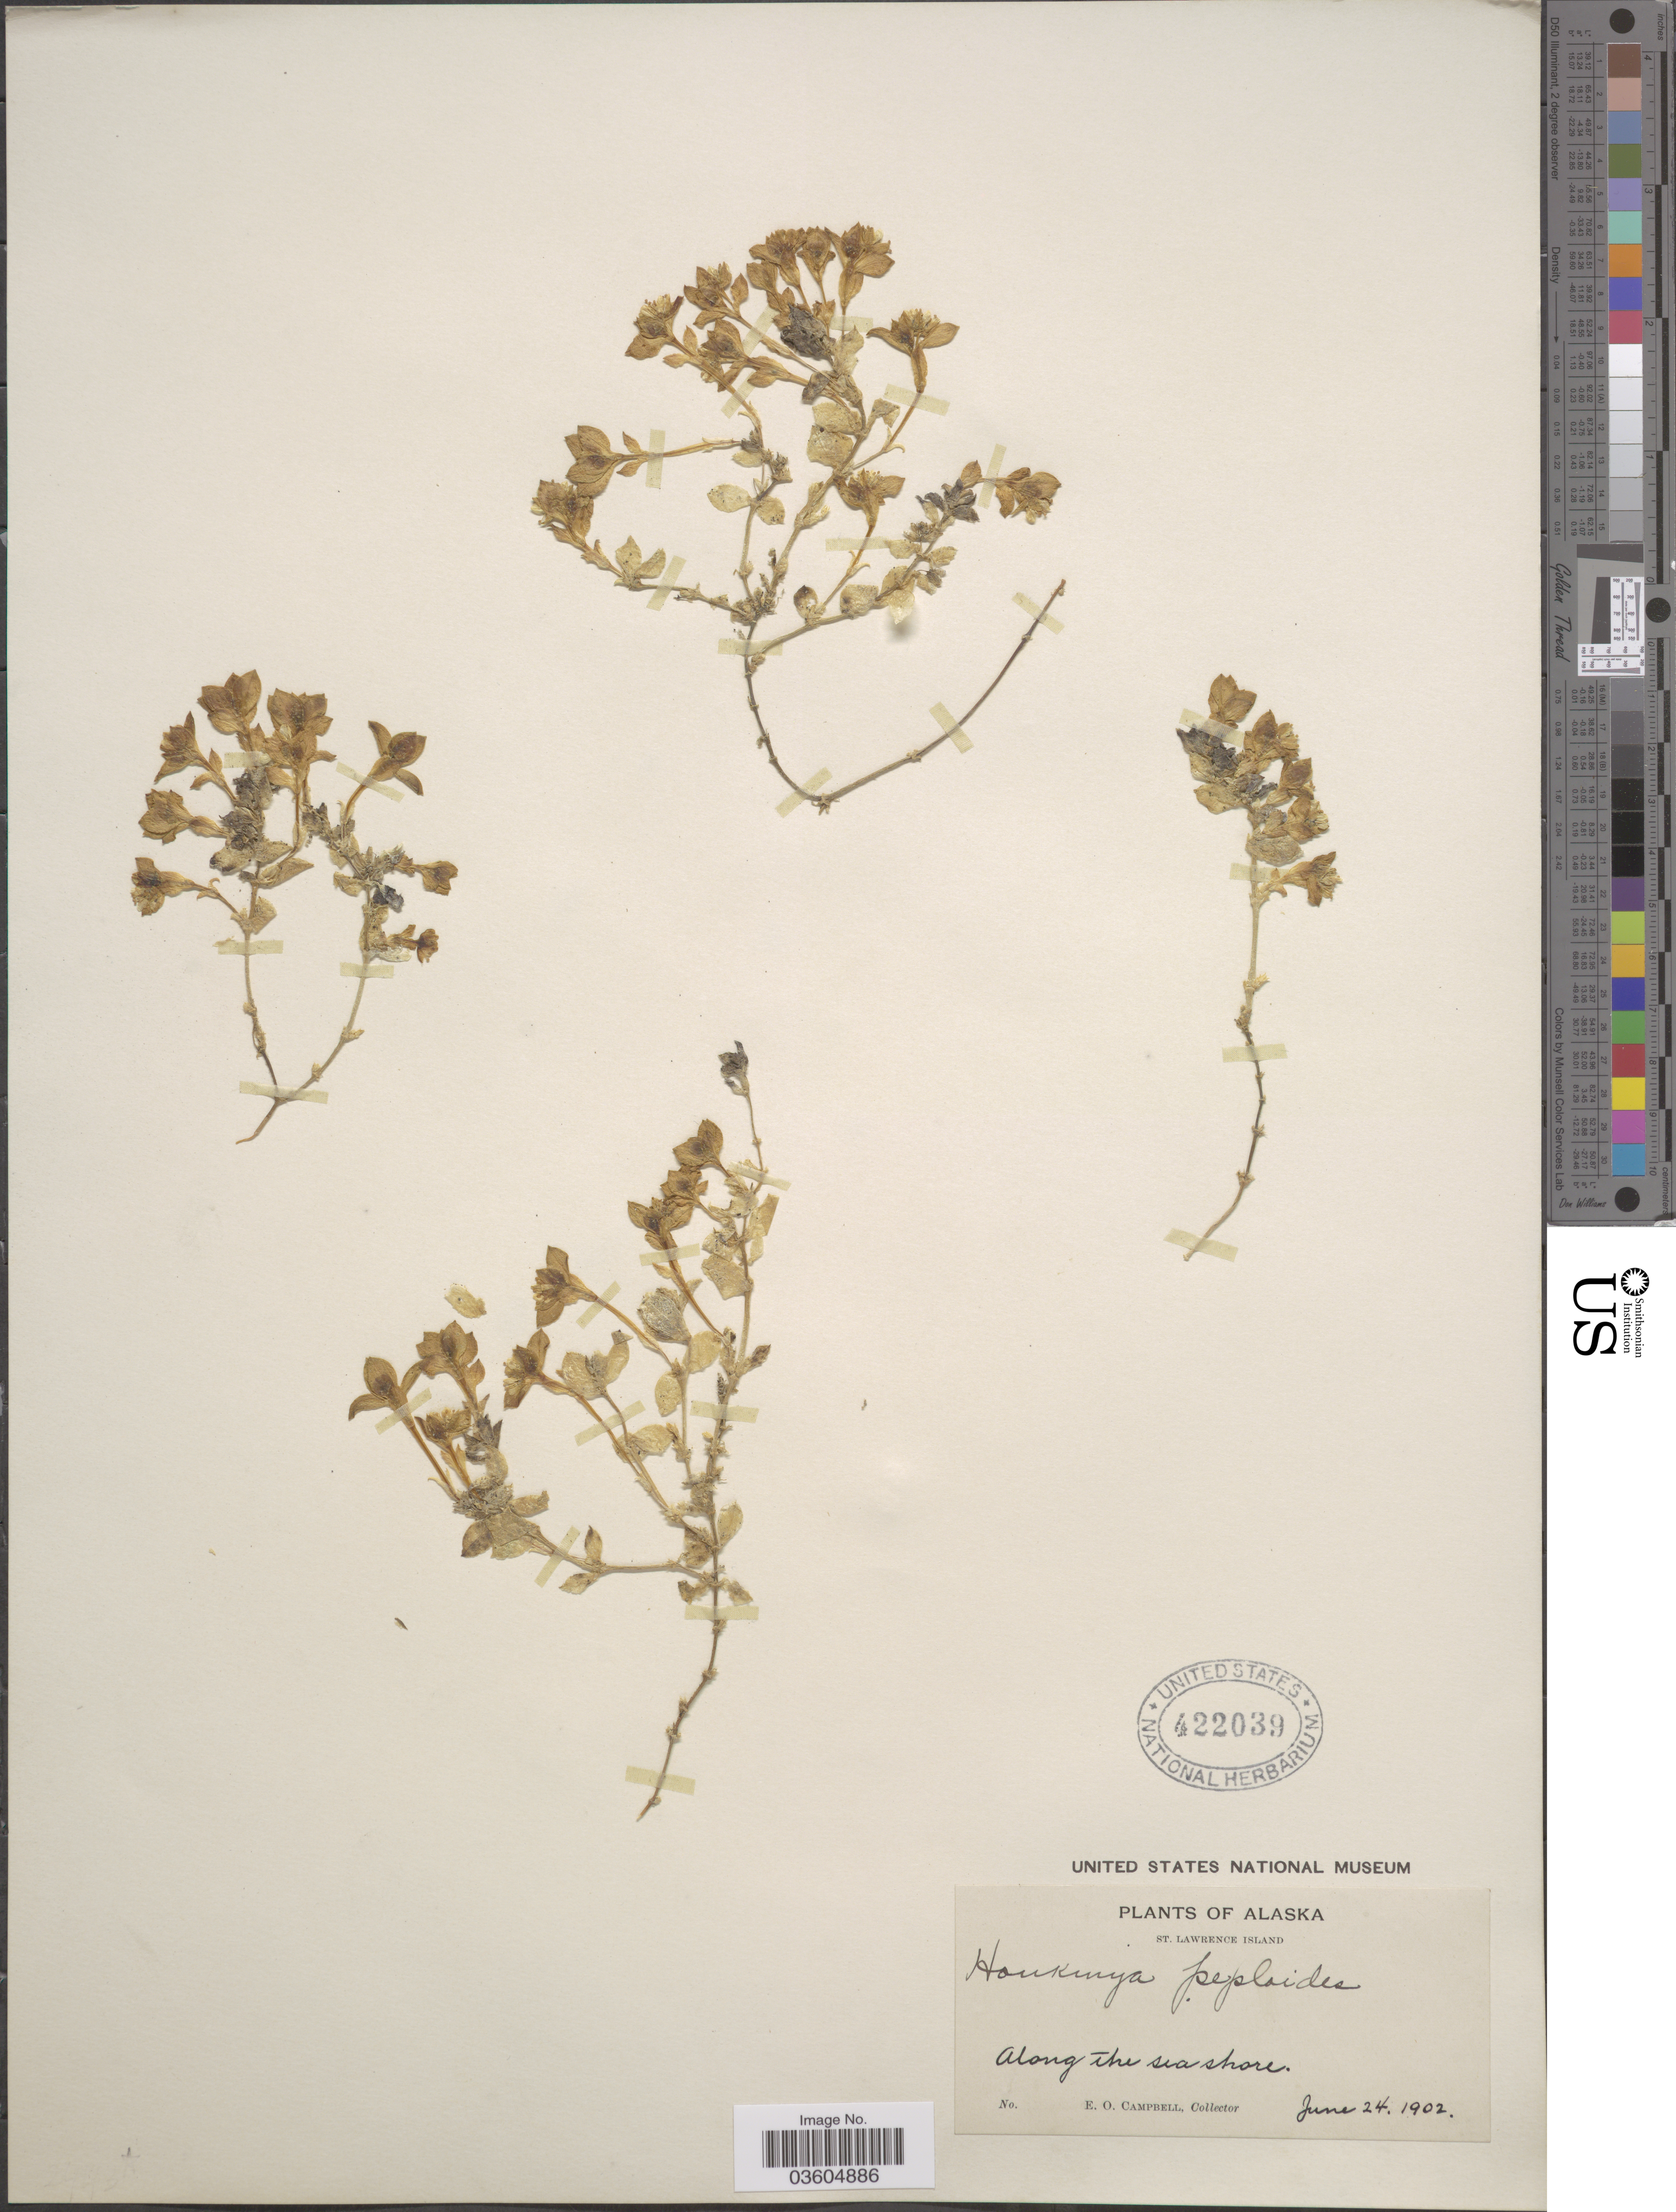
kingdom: Plantae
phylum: Tracheophyta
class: Magnoliopsida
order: Caryophyllales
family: Caryophyllaceae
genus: Honckenya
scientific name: Honckenya peploides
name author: (L.) Ehrh.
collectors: E. Campbell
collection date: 1902-06-24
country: United States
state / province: Alaska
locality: St. Lawrence Island. Along the sea shore.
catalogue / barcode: US 422039